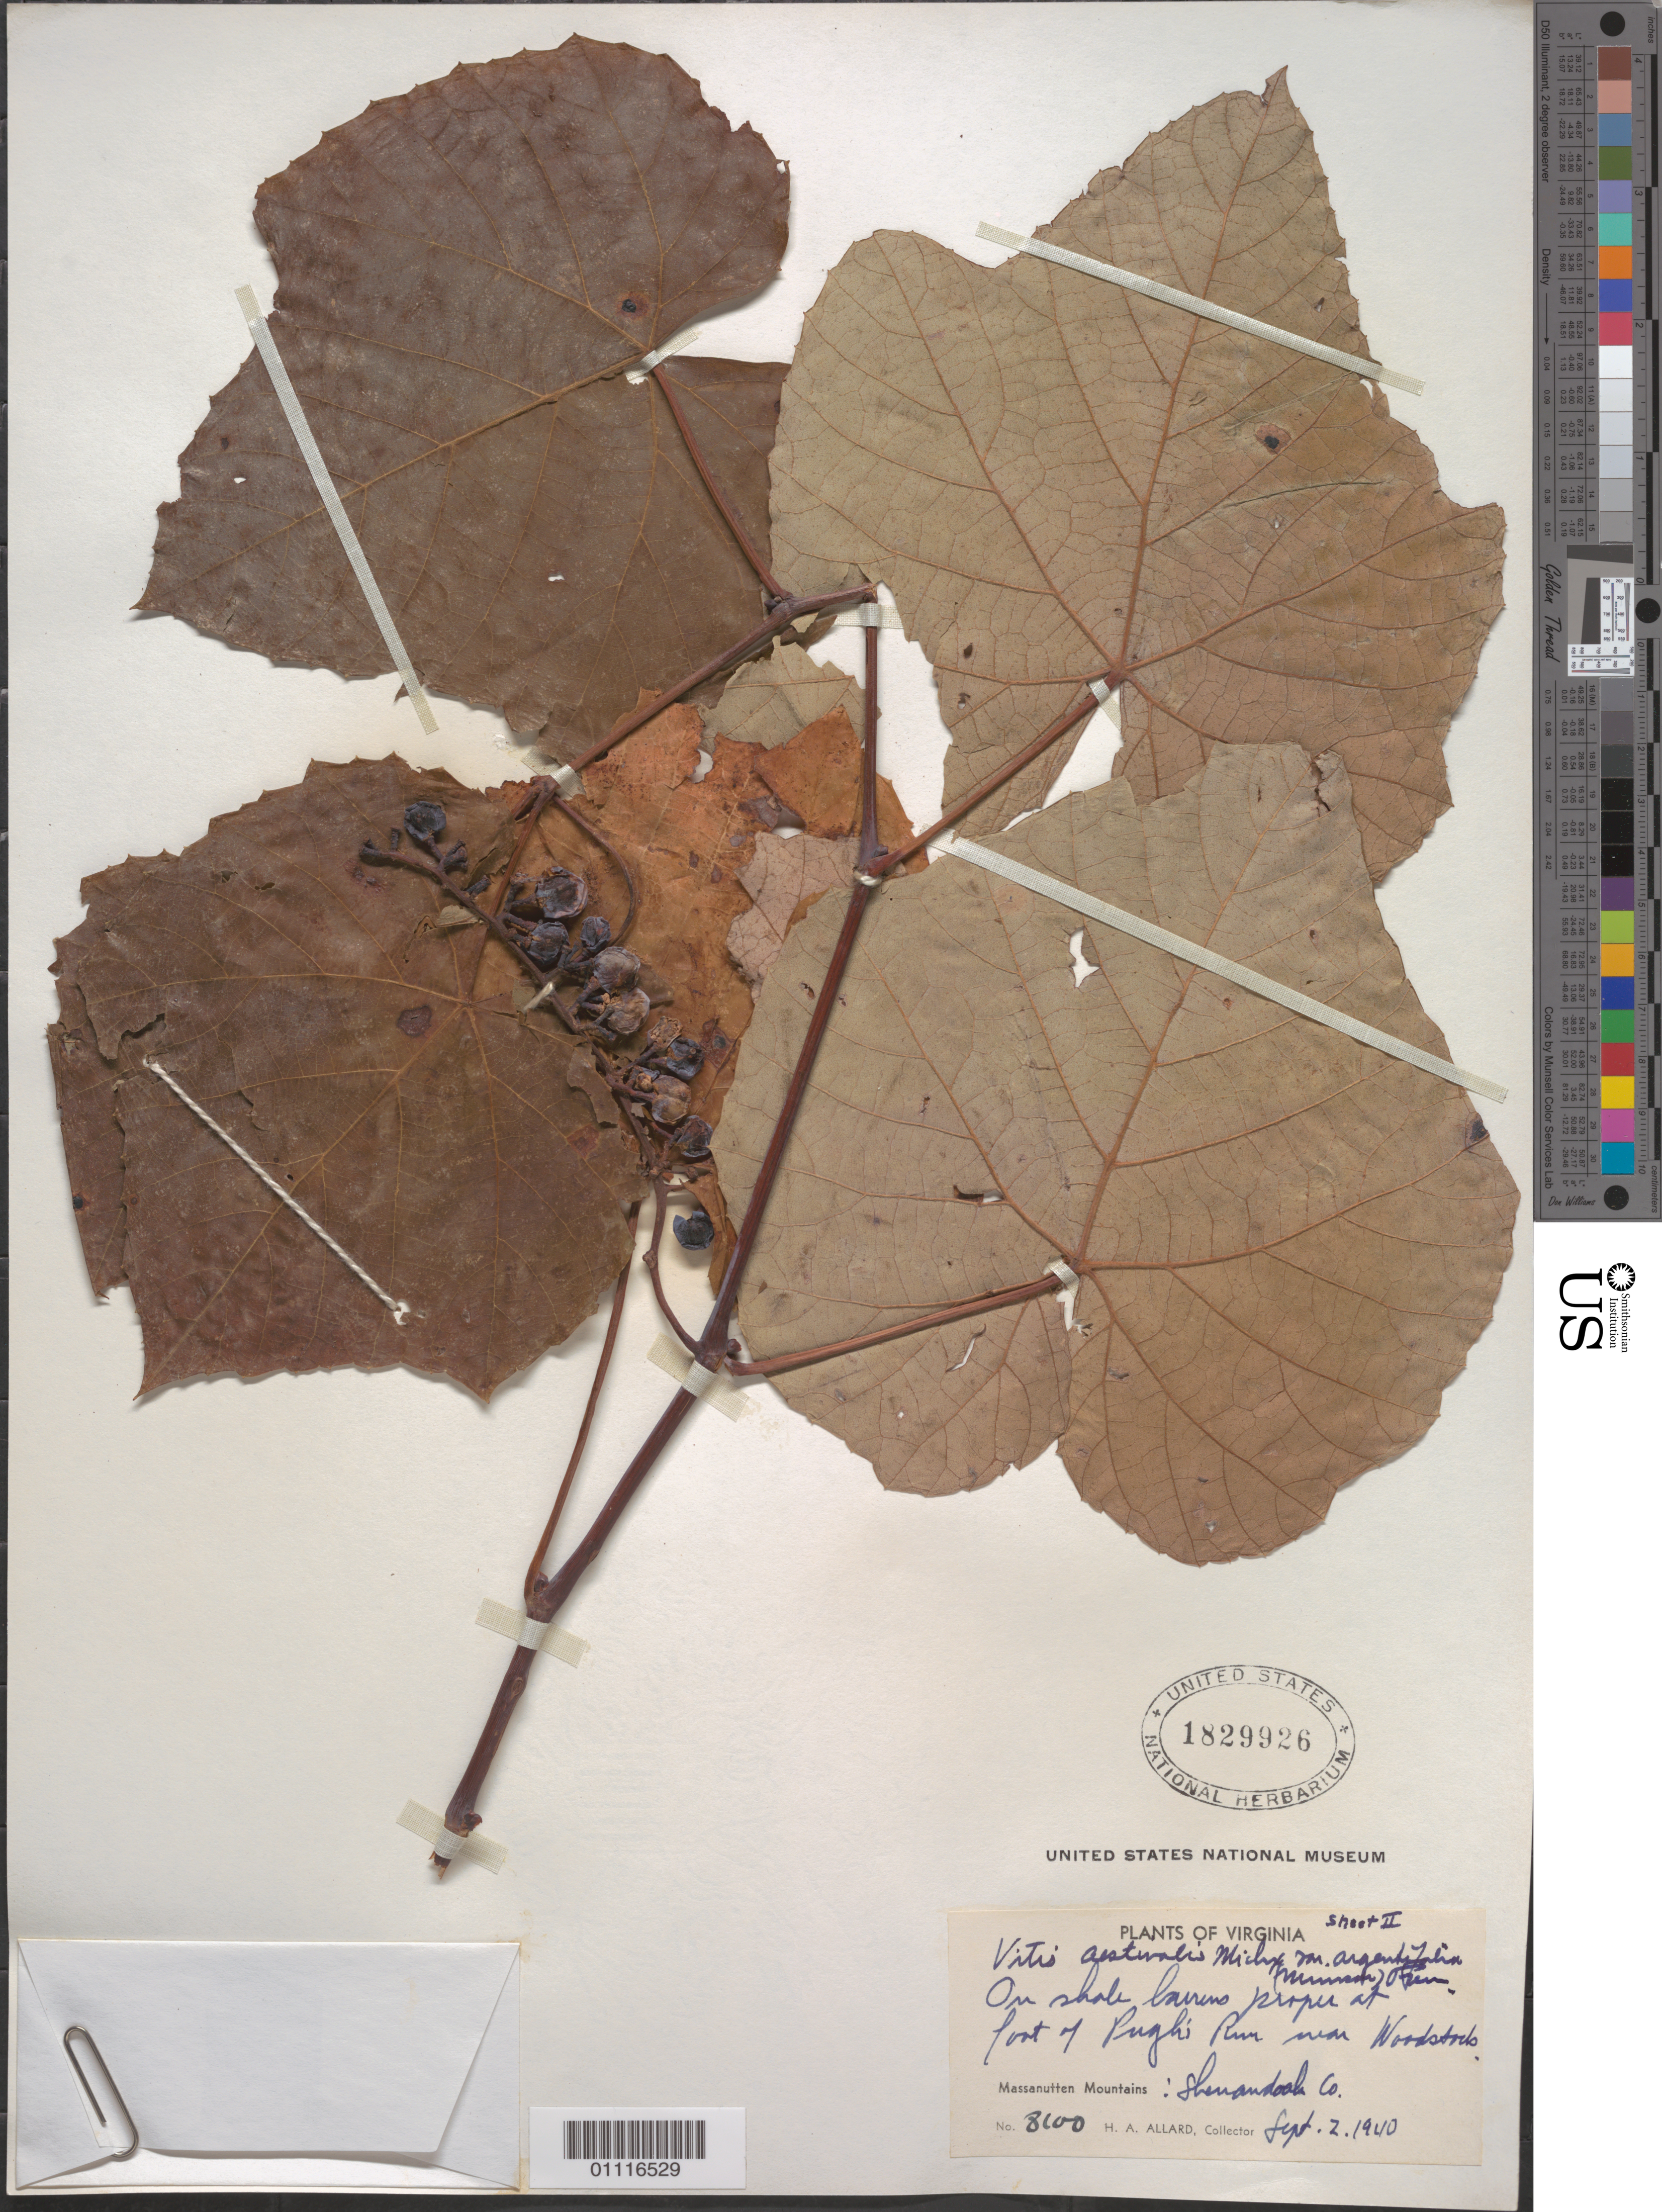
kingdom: Plantae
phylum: Tracheophyta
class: Magnoliopsida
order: Vitales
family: Vitaceae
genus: Vitis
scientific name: Vitis aestivalis var. argentifolia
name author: Michx.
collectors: H. A. Allard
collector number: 8100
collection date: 1940-09-02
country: United States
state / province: Virginia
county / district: Shenandoah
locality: Massanutten Mountains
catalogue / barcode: US 1829926